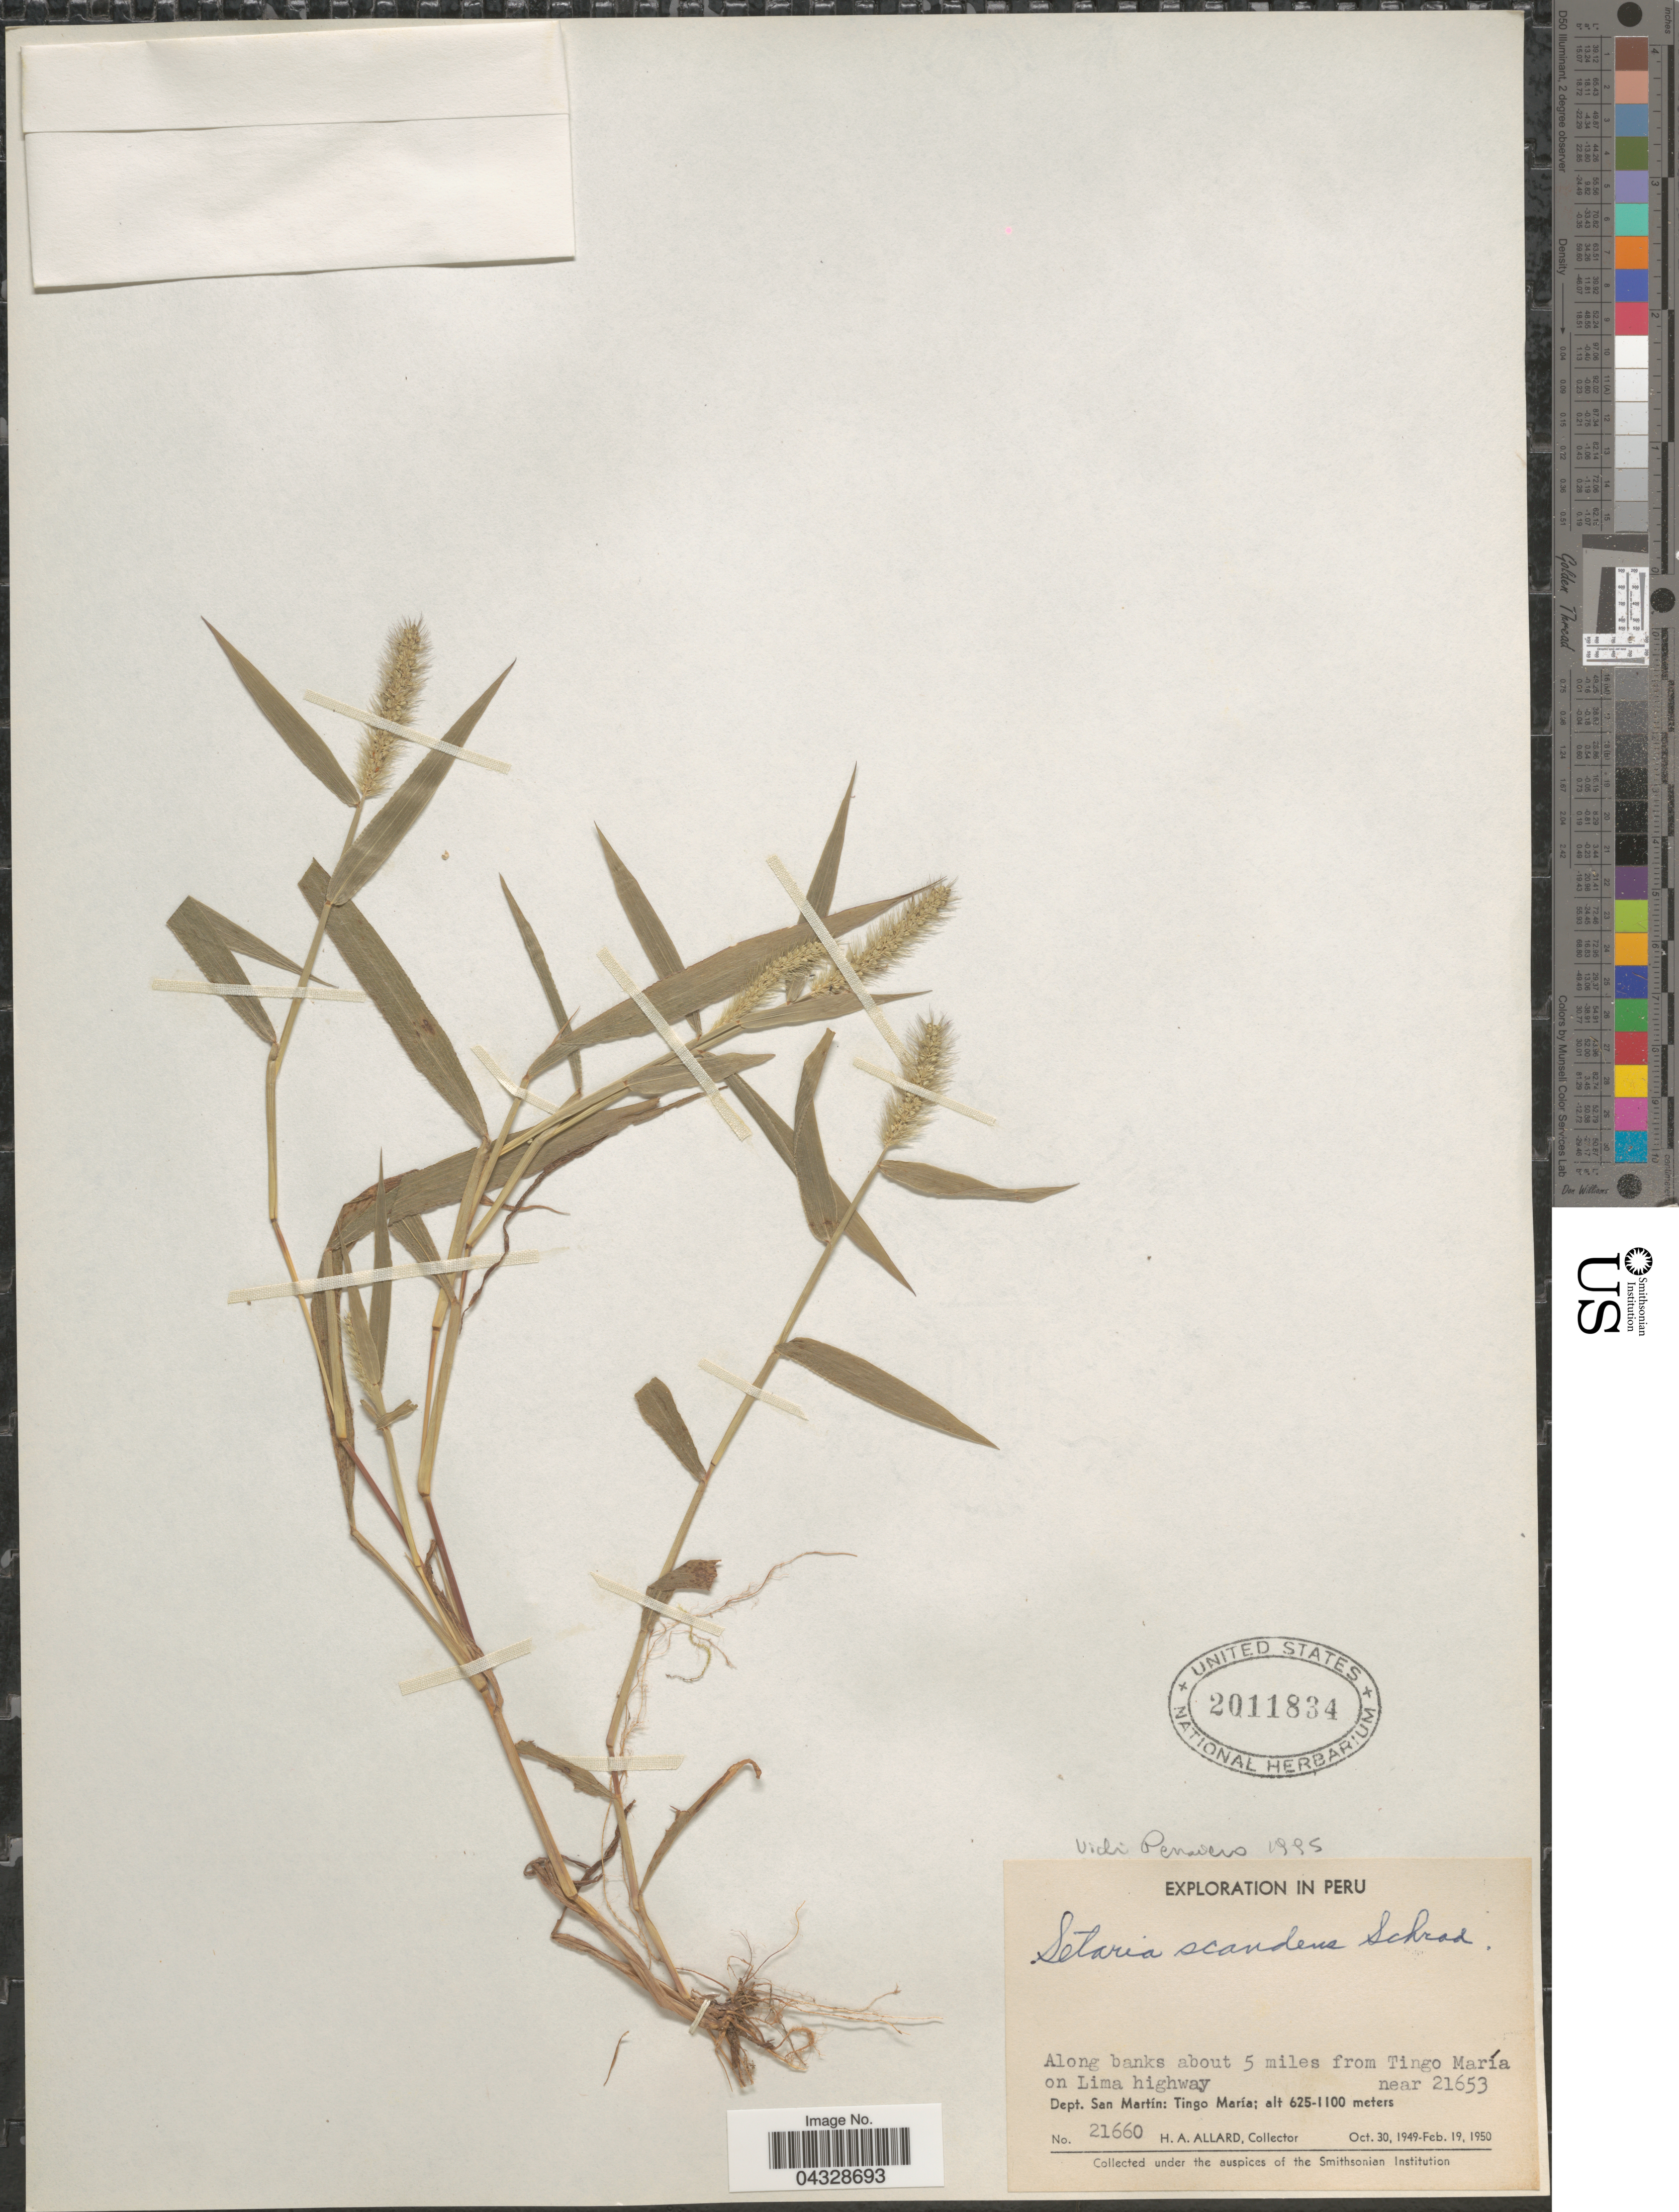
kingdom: Plantae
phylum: Tracheophyta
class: Liliopsida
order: Poales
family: Poaceae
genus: Setaria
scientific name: Setaria scandens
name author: Schrad. ex Schult.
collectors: H. A. Allard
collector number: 21660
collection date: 1949-10-30/1950-02-19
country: Peru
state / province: San Martín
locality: Exploration in Peru. Along banks about 5 miles from Tingo María on Lima highway. Dept. San Martín: Tingo María near 21653.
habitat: along banks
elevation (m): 625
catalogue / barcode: US 2011834